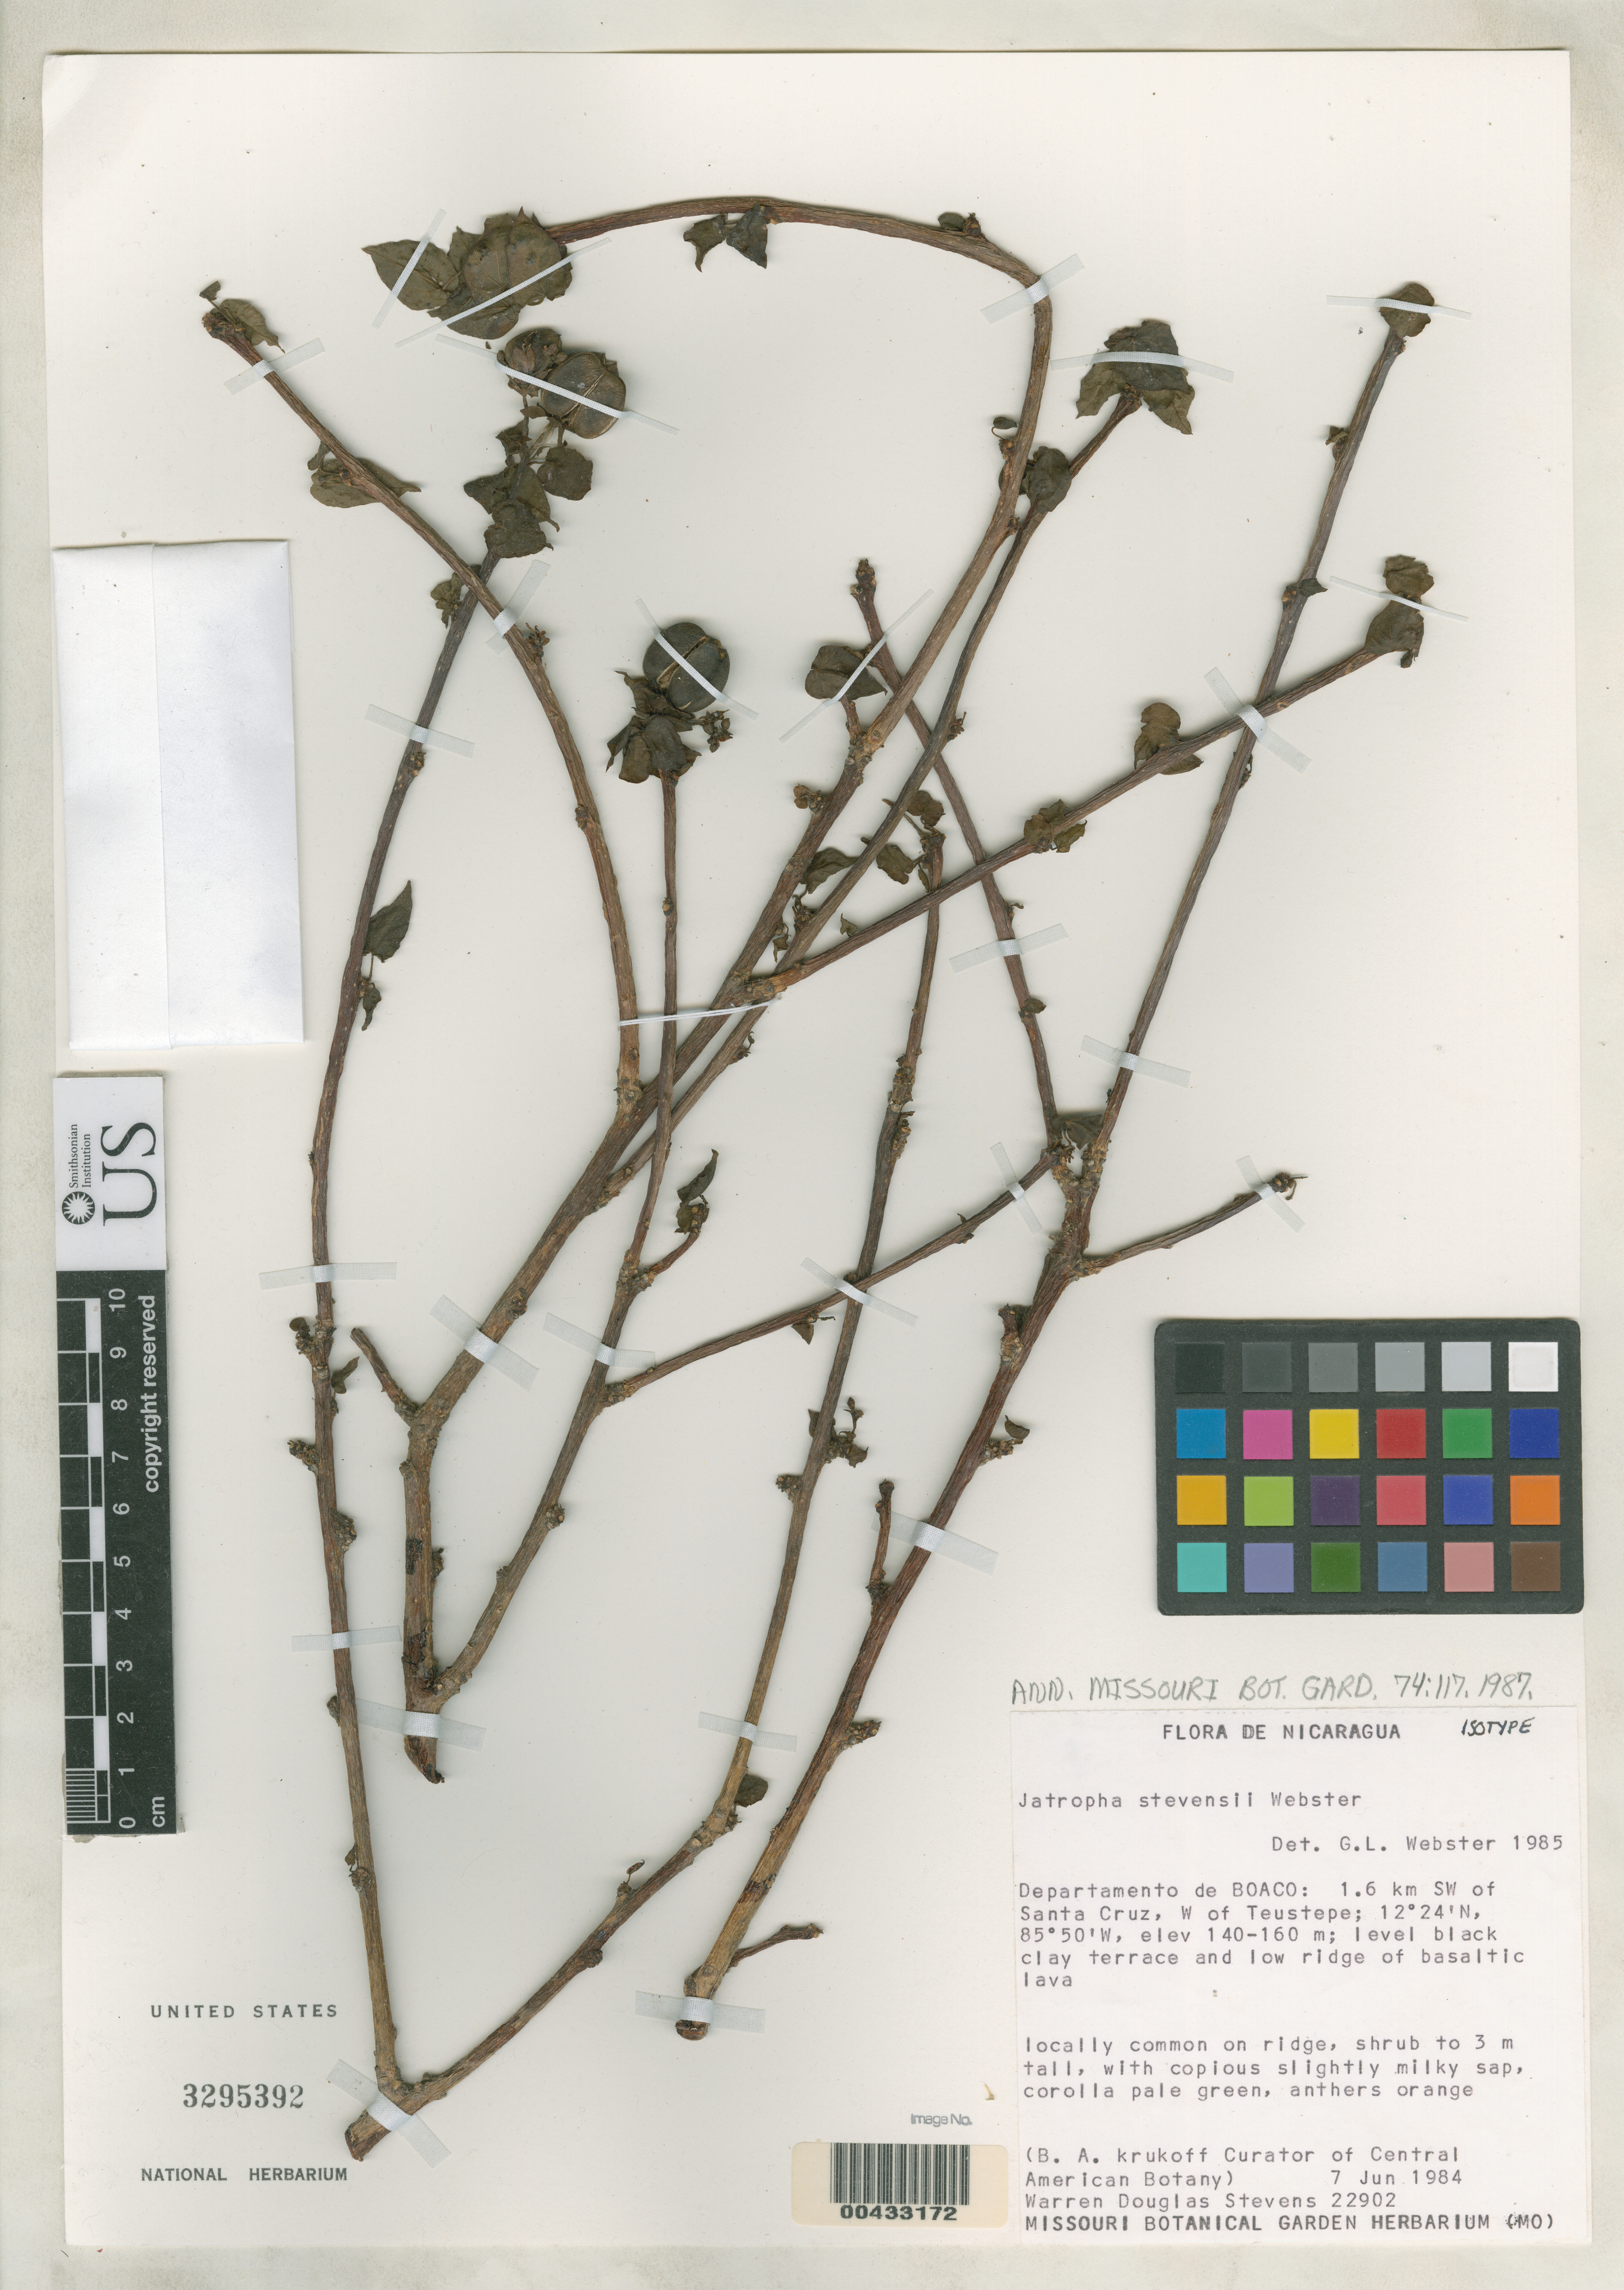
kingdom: Plantae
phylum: Tracheophyta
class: Magnoliopsida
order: Malpighiales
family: Euphorbiaceae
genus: Jatropha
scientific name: Jatropha stevensii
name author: G.L. Webster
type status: Isotype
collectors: W. D. Stevens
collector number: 22902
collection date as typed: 07 Jun 1984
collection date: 1984-06-07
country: Nicaragua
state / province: Boaco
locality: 1.6 km SW of Santa Cruz, W of Teustepe.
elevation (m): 140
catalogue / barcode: US 3295392